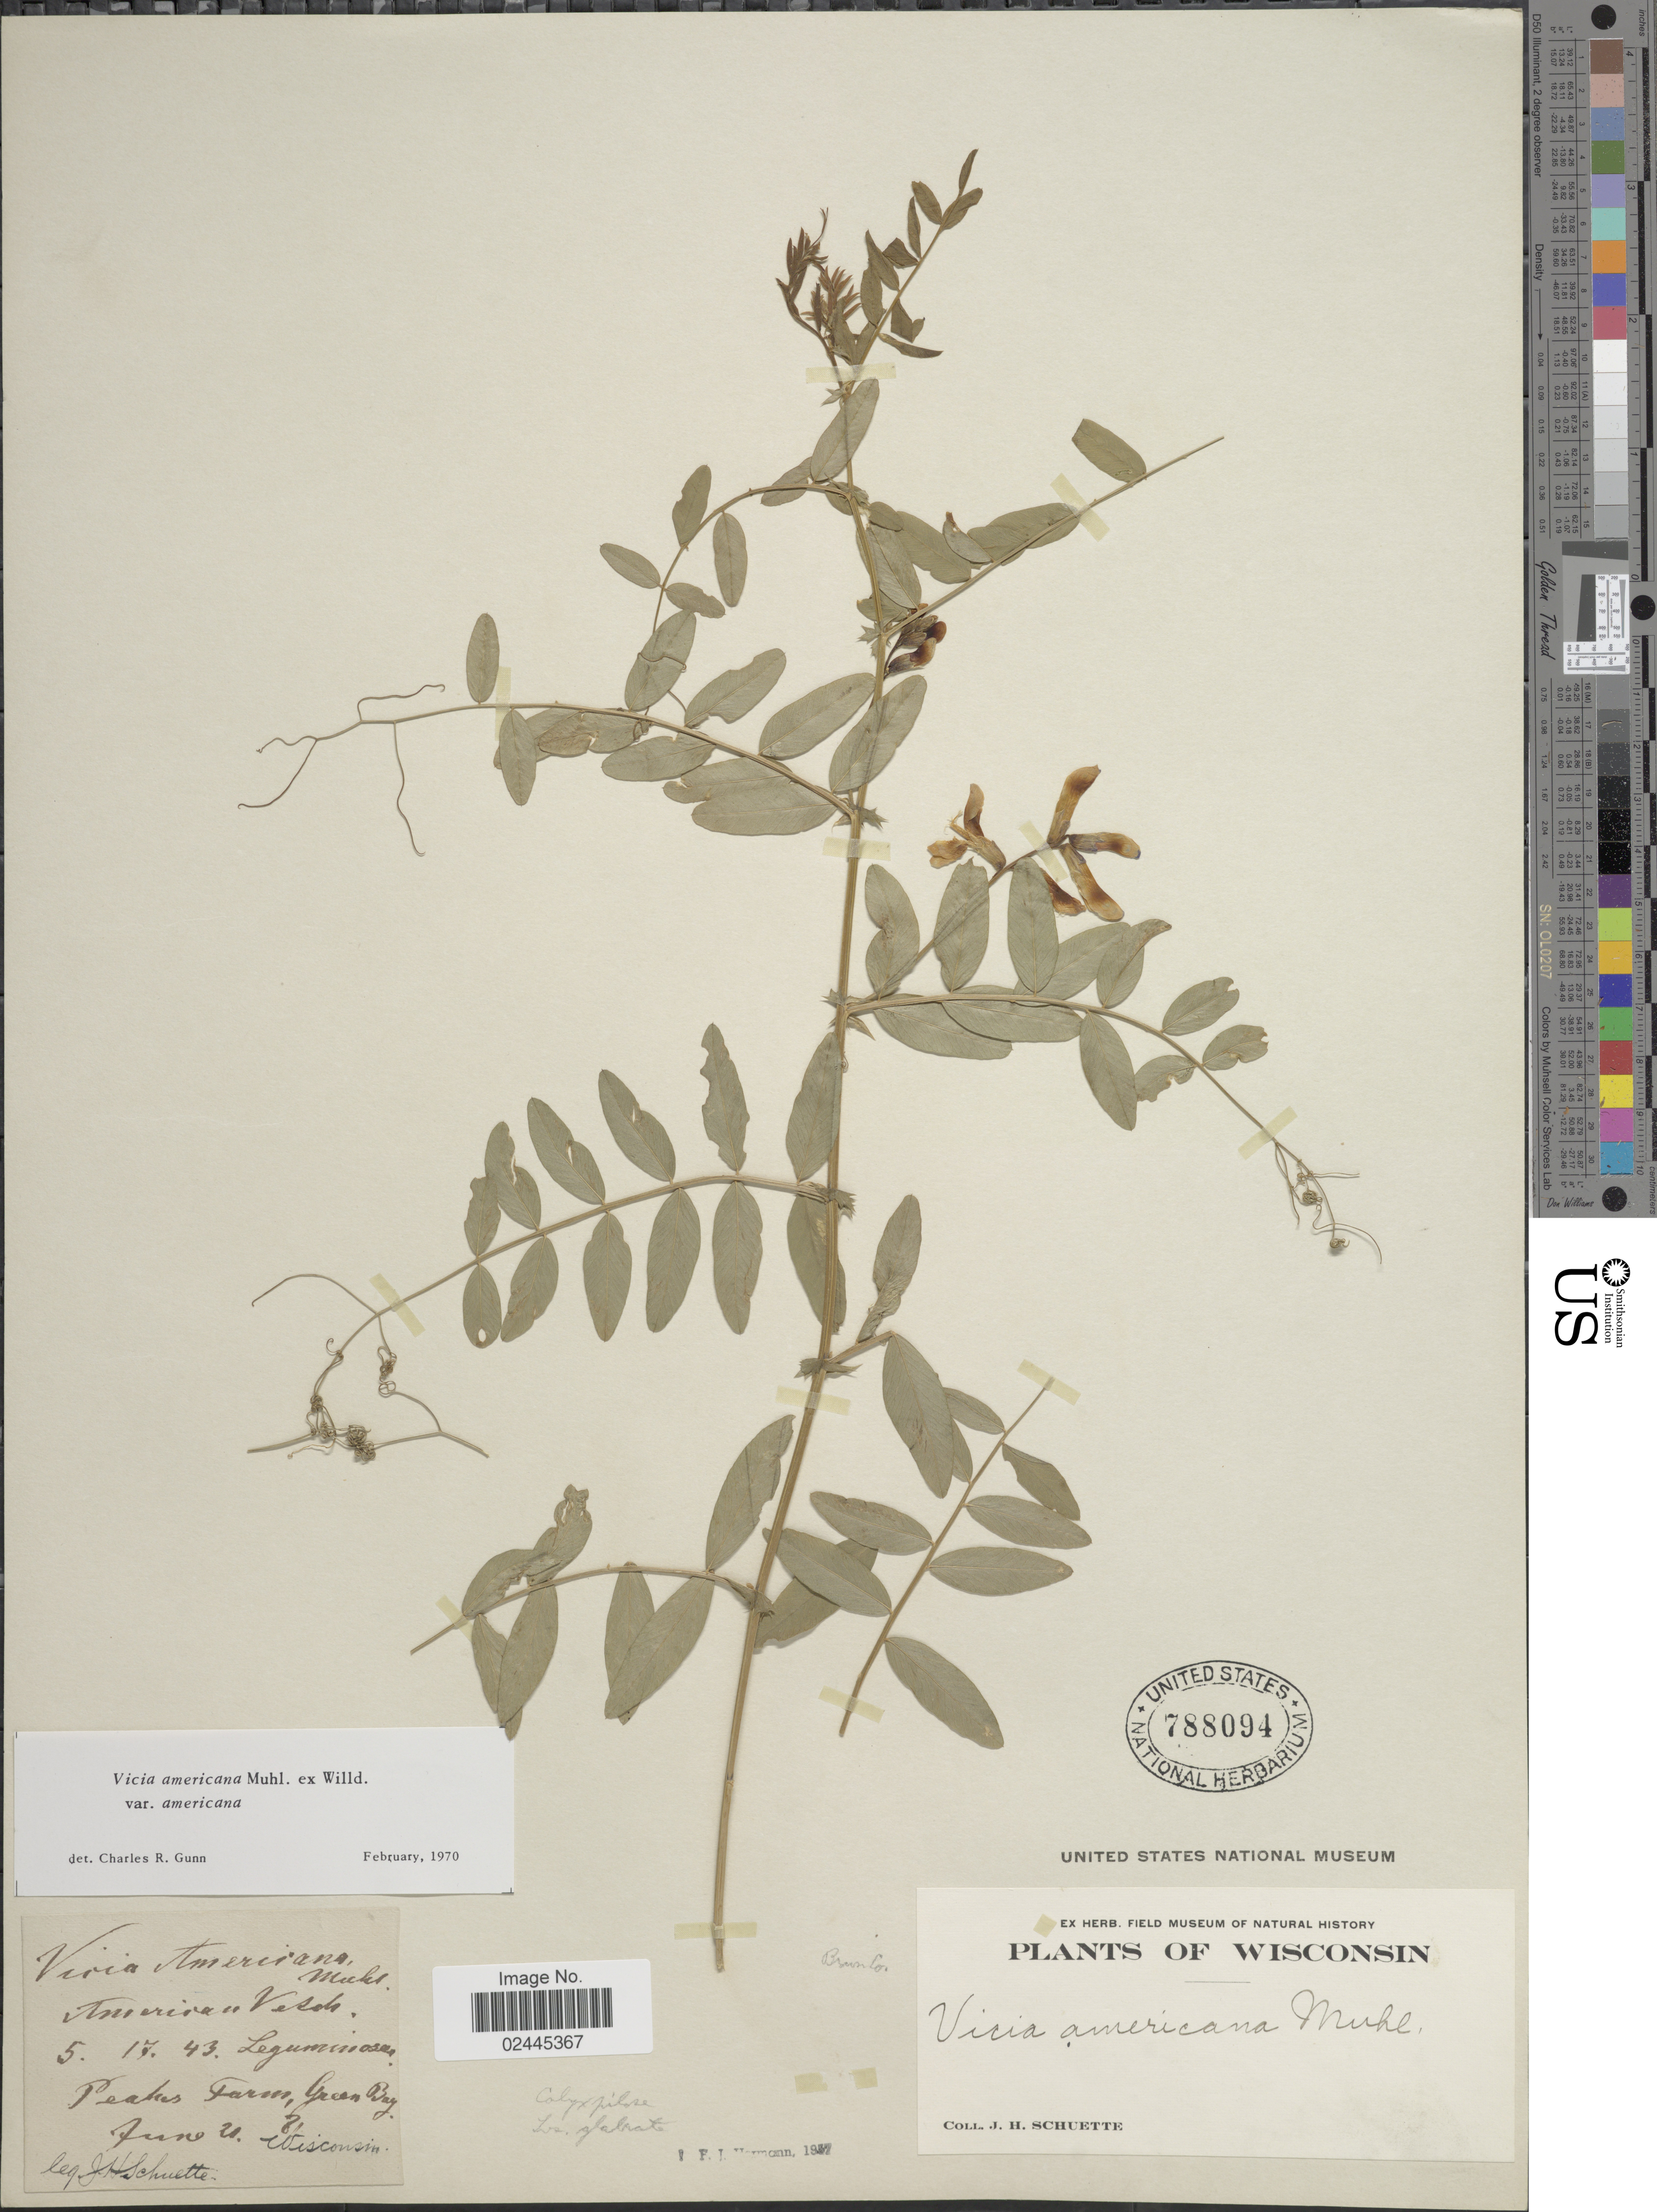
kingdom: Plantae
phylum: Tracheophyta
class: Magnoliopsida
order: Fabales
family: Fabaceae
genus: Vicia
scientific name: Vicia americana var. americana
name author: Muhl. ex Willd.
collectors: J. H. Schuette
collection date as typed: Transcribed d/m/y: 20/6/81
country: United States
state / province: Wisconsin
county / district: Brown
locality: Peakes Farm, Green Bay, Brown Co.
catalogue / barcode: US 788094